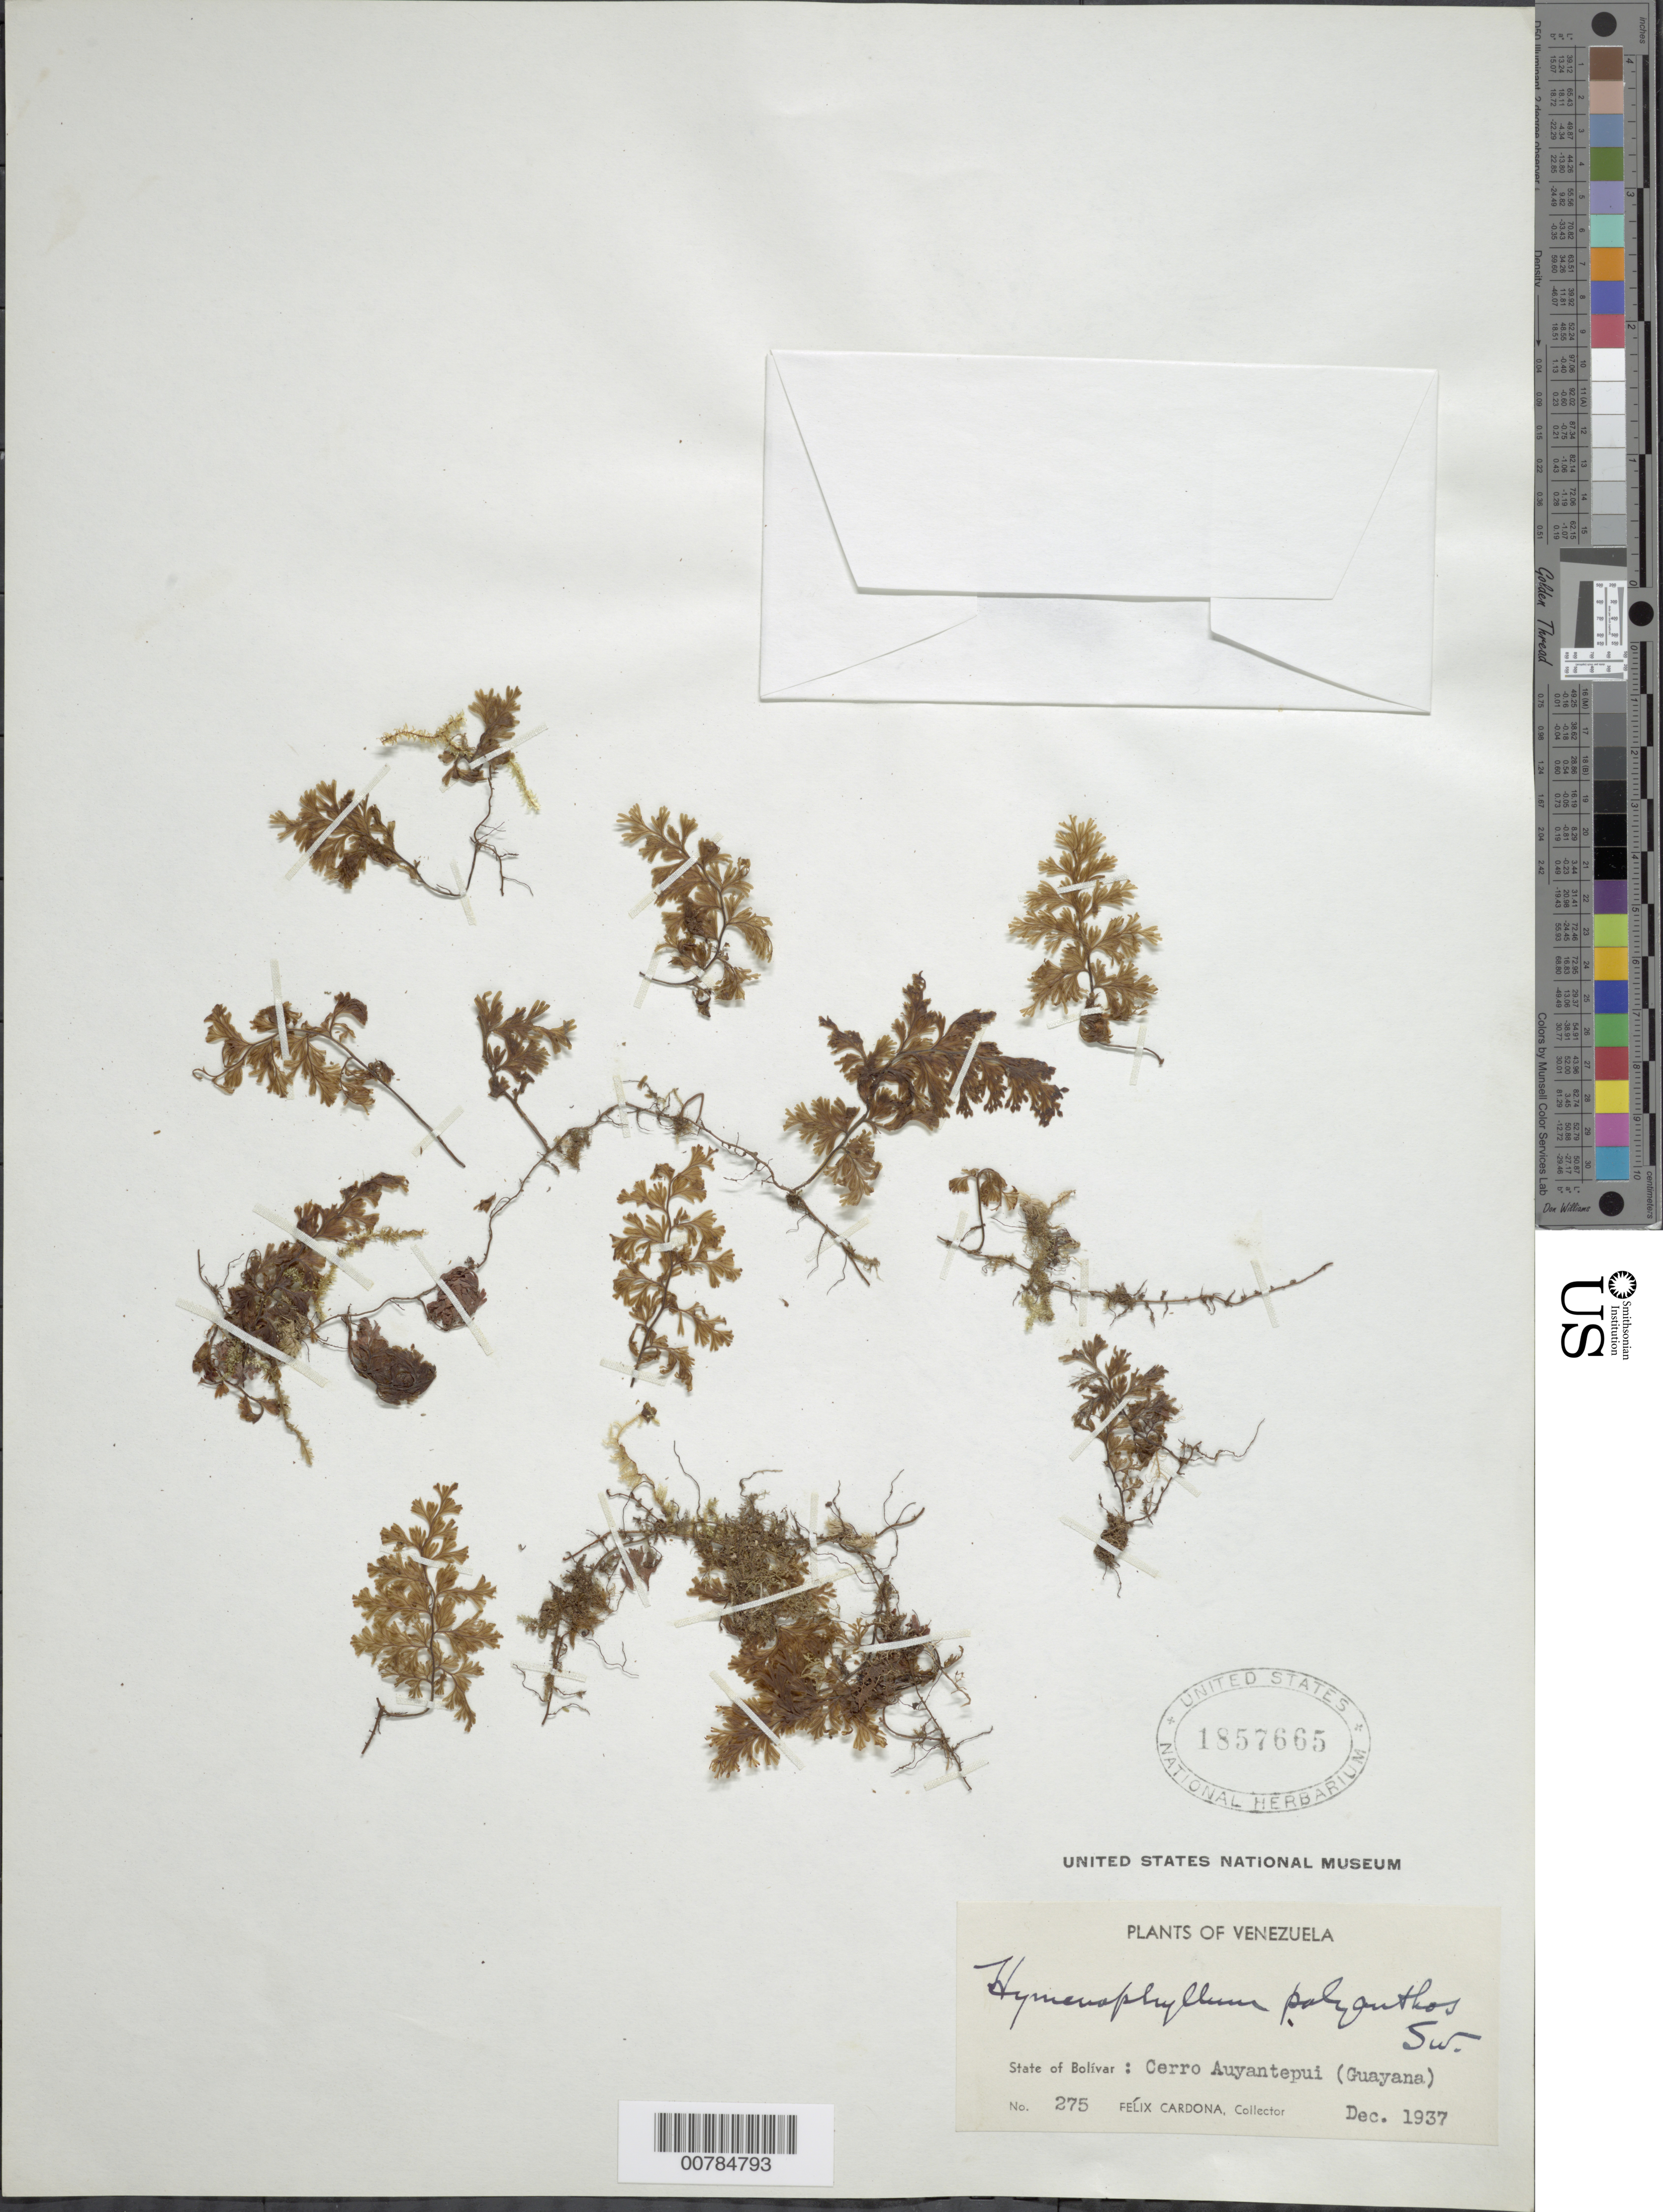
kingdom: Plantae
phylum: Tracheophyta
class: Polypodiopsida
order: Hymenophyllales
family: Hymenophyllaceae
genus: Hymenophyllum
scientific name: Hymenophyllum polyanthos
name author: (Sw.) Sw.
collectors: F. Cardona Puig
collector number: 275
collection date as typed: Dec-37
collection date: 1937-12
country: Venezuela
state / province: Bolívar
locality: Cerro Auyantepuí, Alto Caroní, Guayana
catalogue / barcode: US 1857665